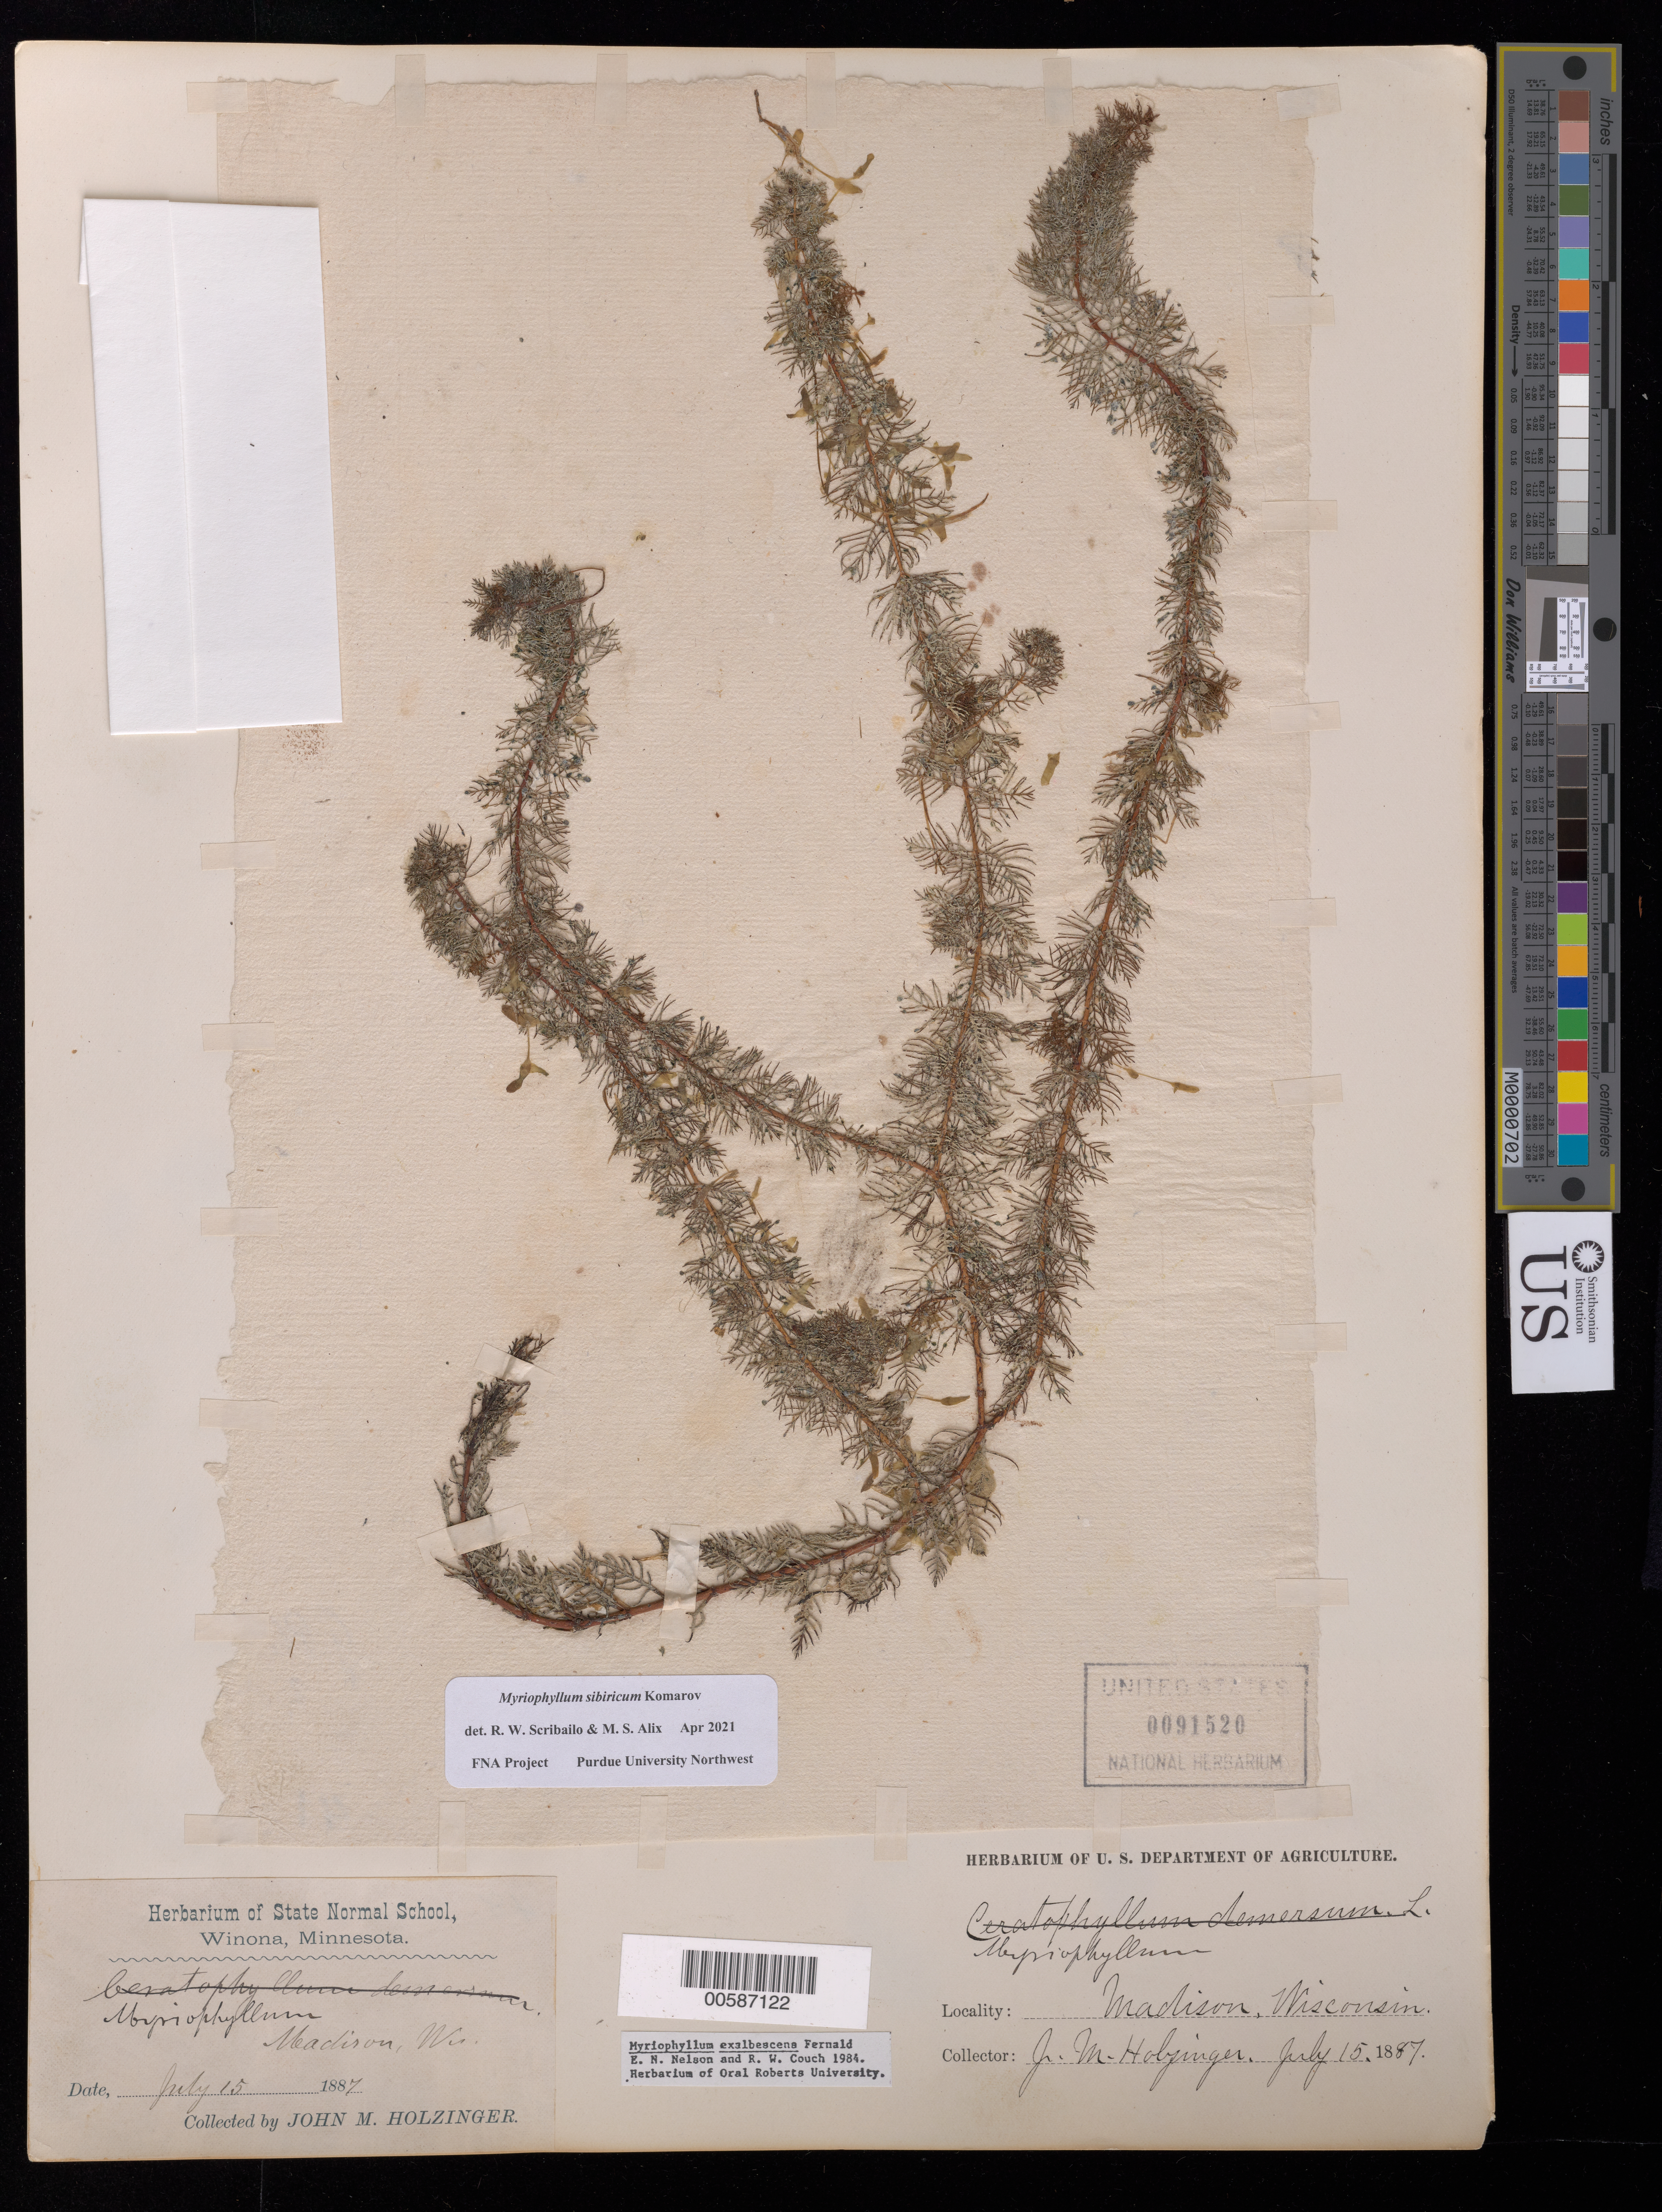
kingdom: Plantae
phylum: Tracheophyta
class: Magnoliopsida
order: Saxifragales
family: Haloragaceae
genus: Myriophyllum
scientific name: Myriophyllum sibiricum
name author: Kom.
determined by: Scribailo, R. W.; Alix, M. S.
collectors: J. M. Holzinger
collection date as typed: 15 Jul 1887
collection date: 1887-07-15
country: United States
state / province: Wisconsin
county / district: Brown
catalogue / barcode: US 91520